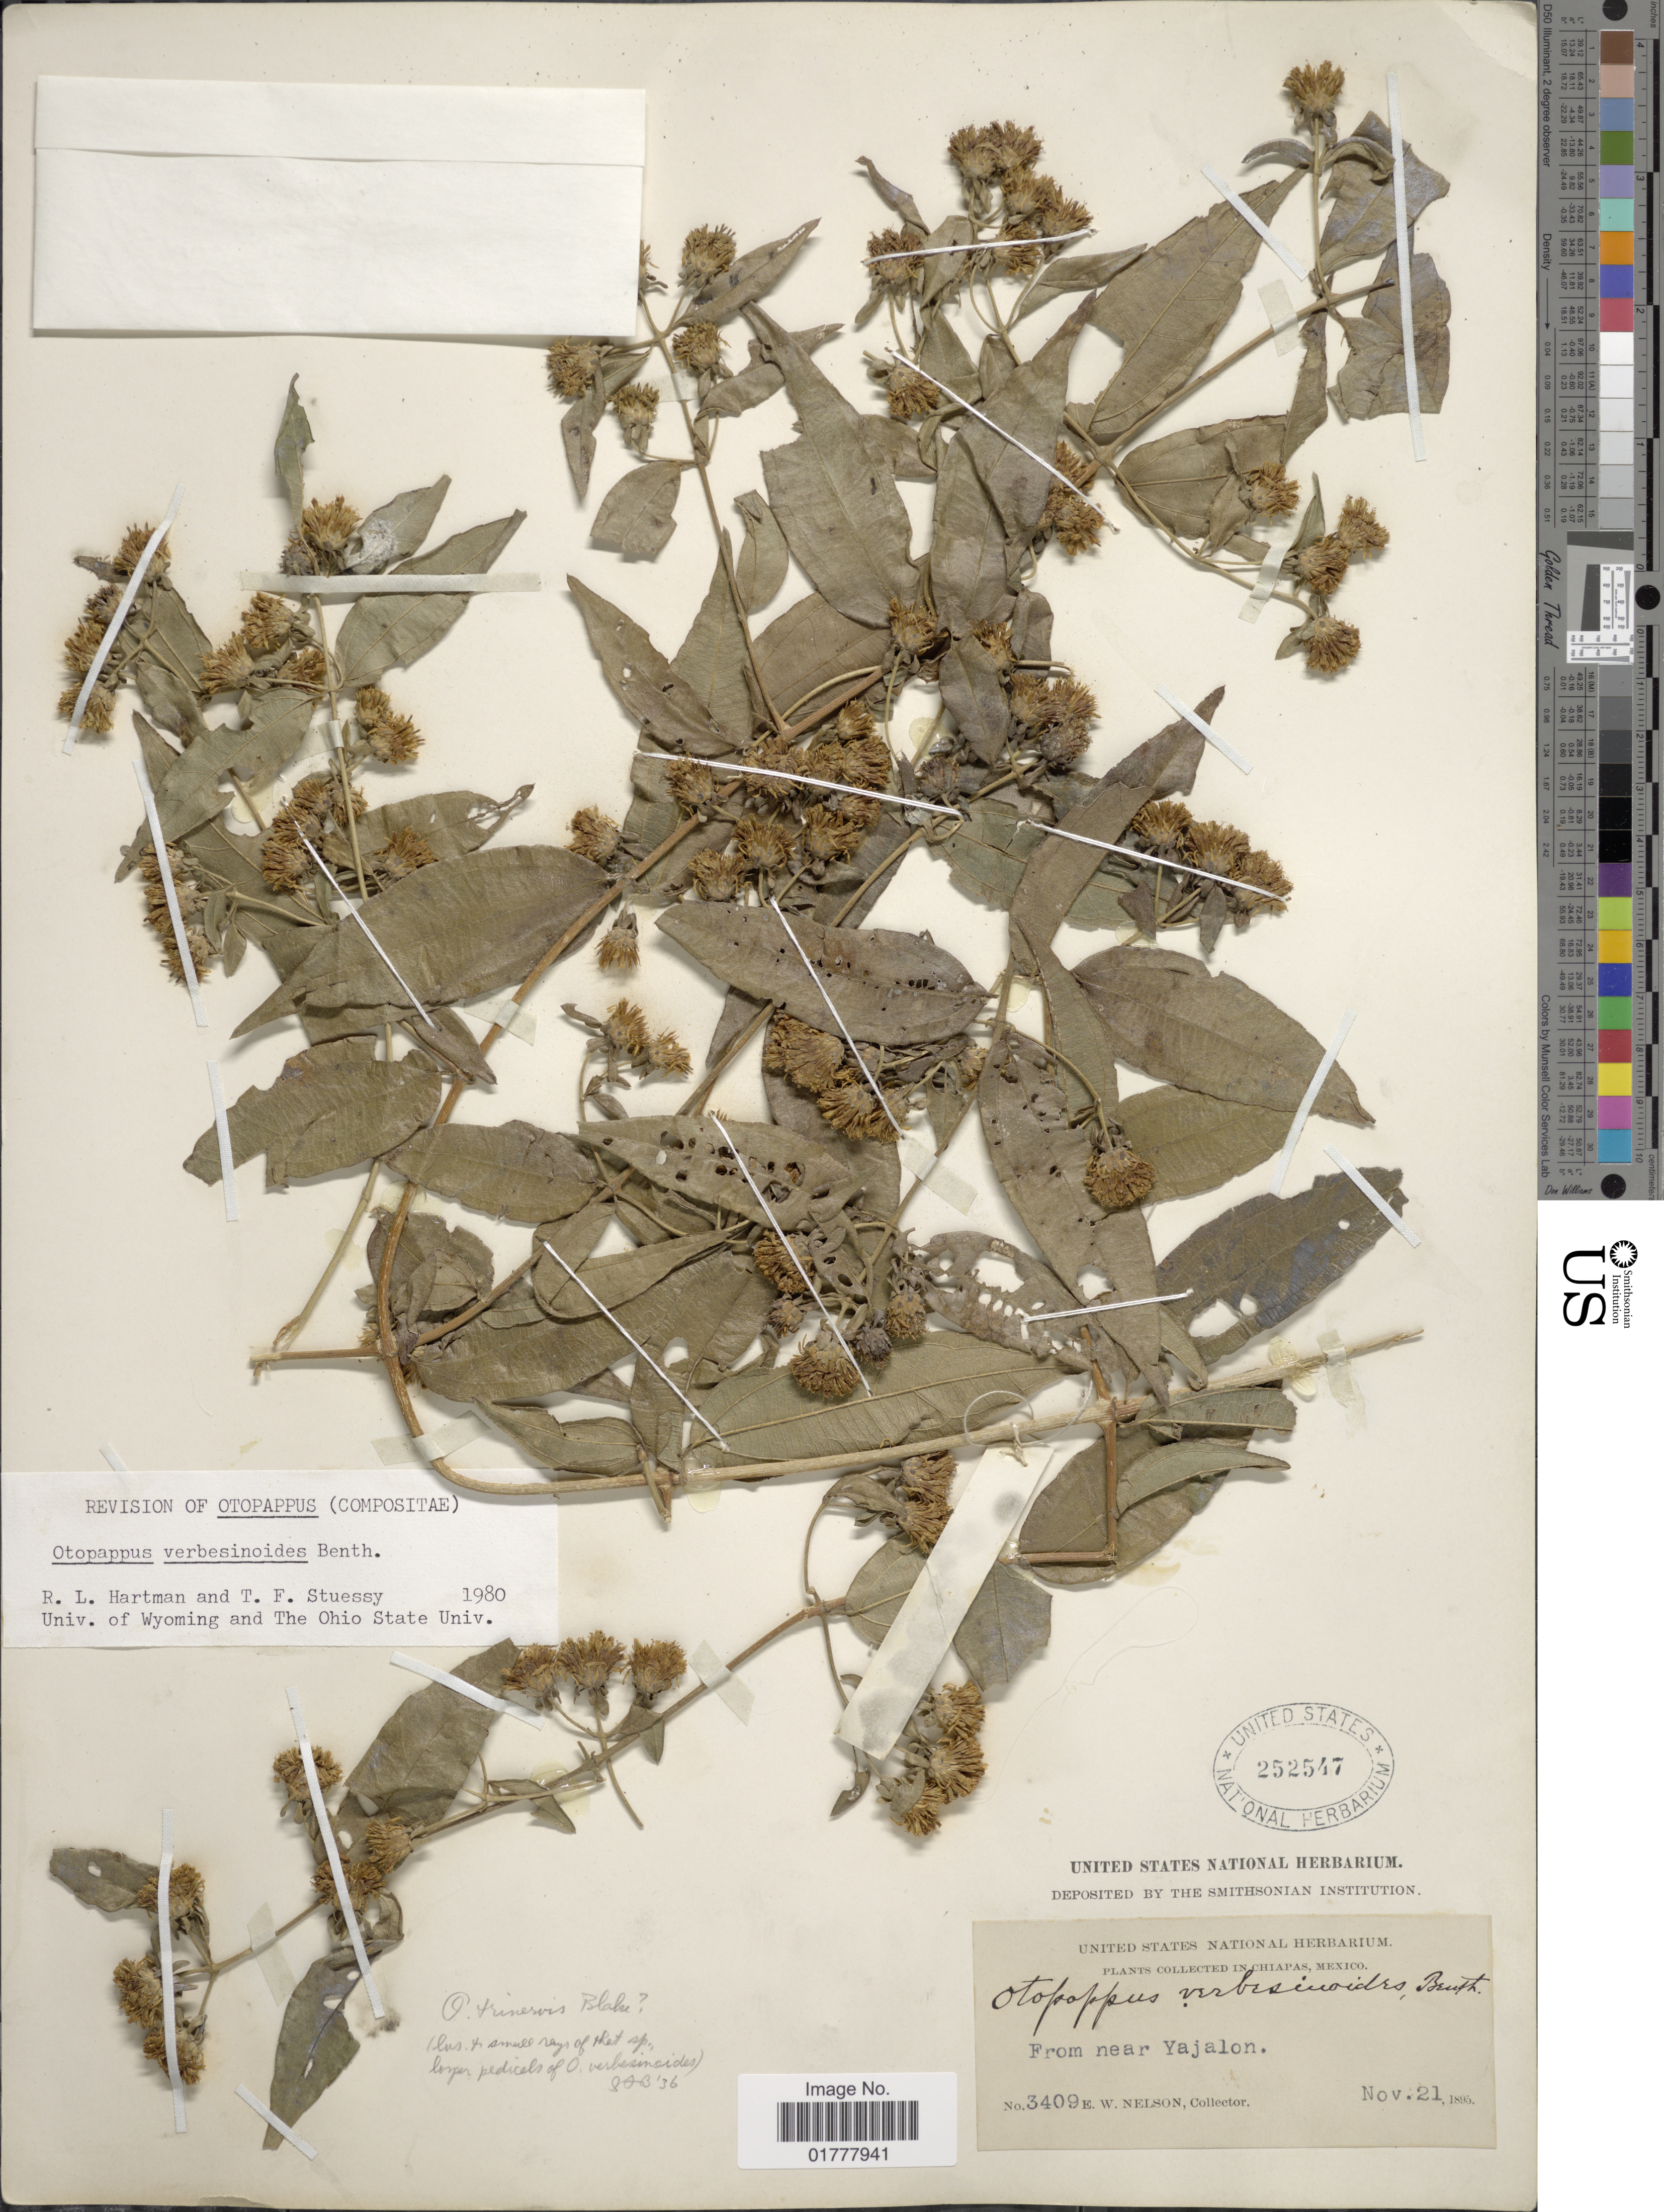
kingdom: Plantae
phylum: Tracheophyta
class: Magnoliopsida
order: Asterales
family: Asteraceae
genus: Otopappus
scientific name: Otopappus verbesinoides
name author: Benth.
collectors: E. W. Nelson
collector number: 3409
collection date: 1895-11-21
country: Mexico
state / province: Chiapas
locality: In Chiapas, Mexico, From near Yajalon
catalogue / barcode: US 252547